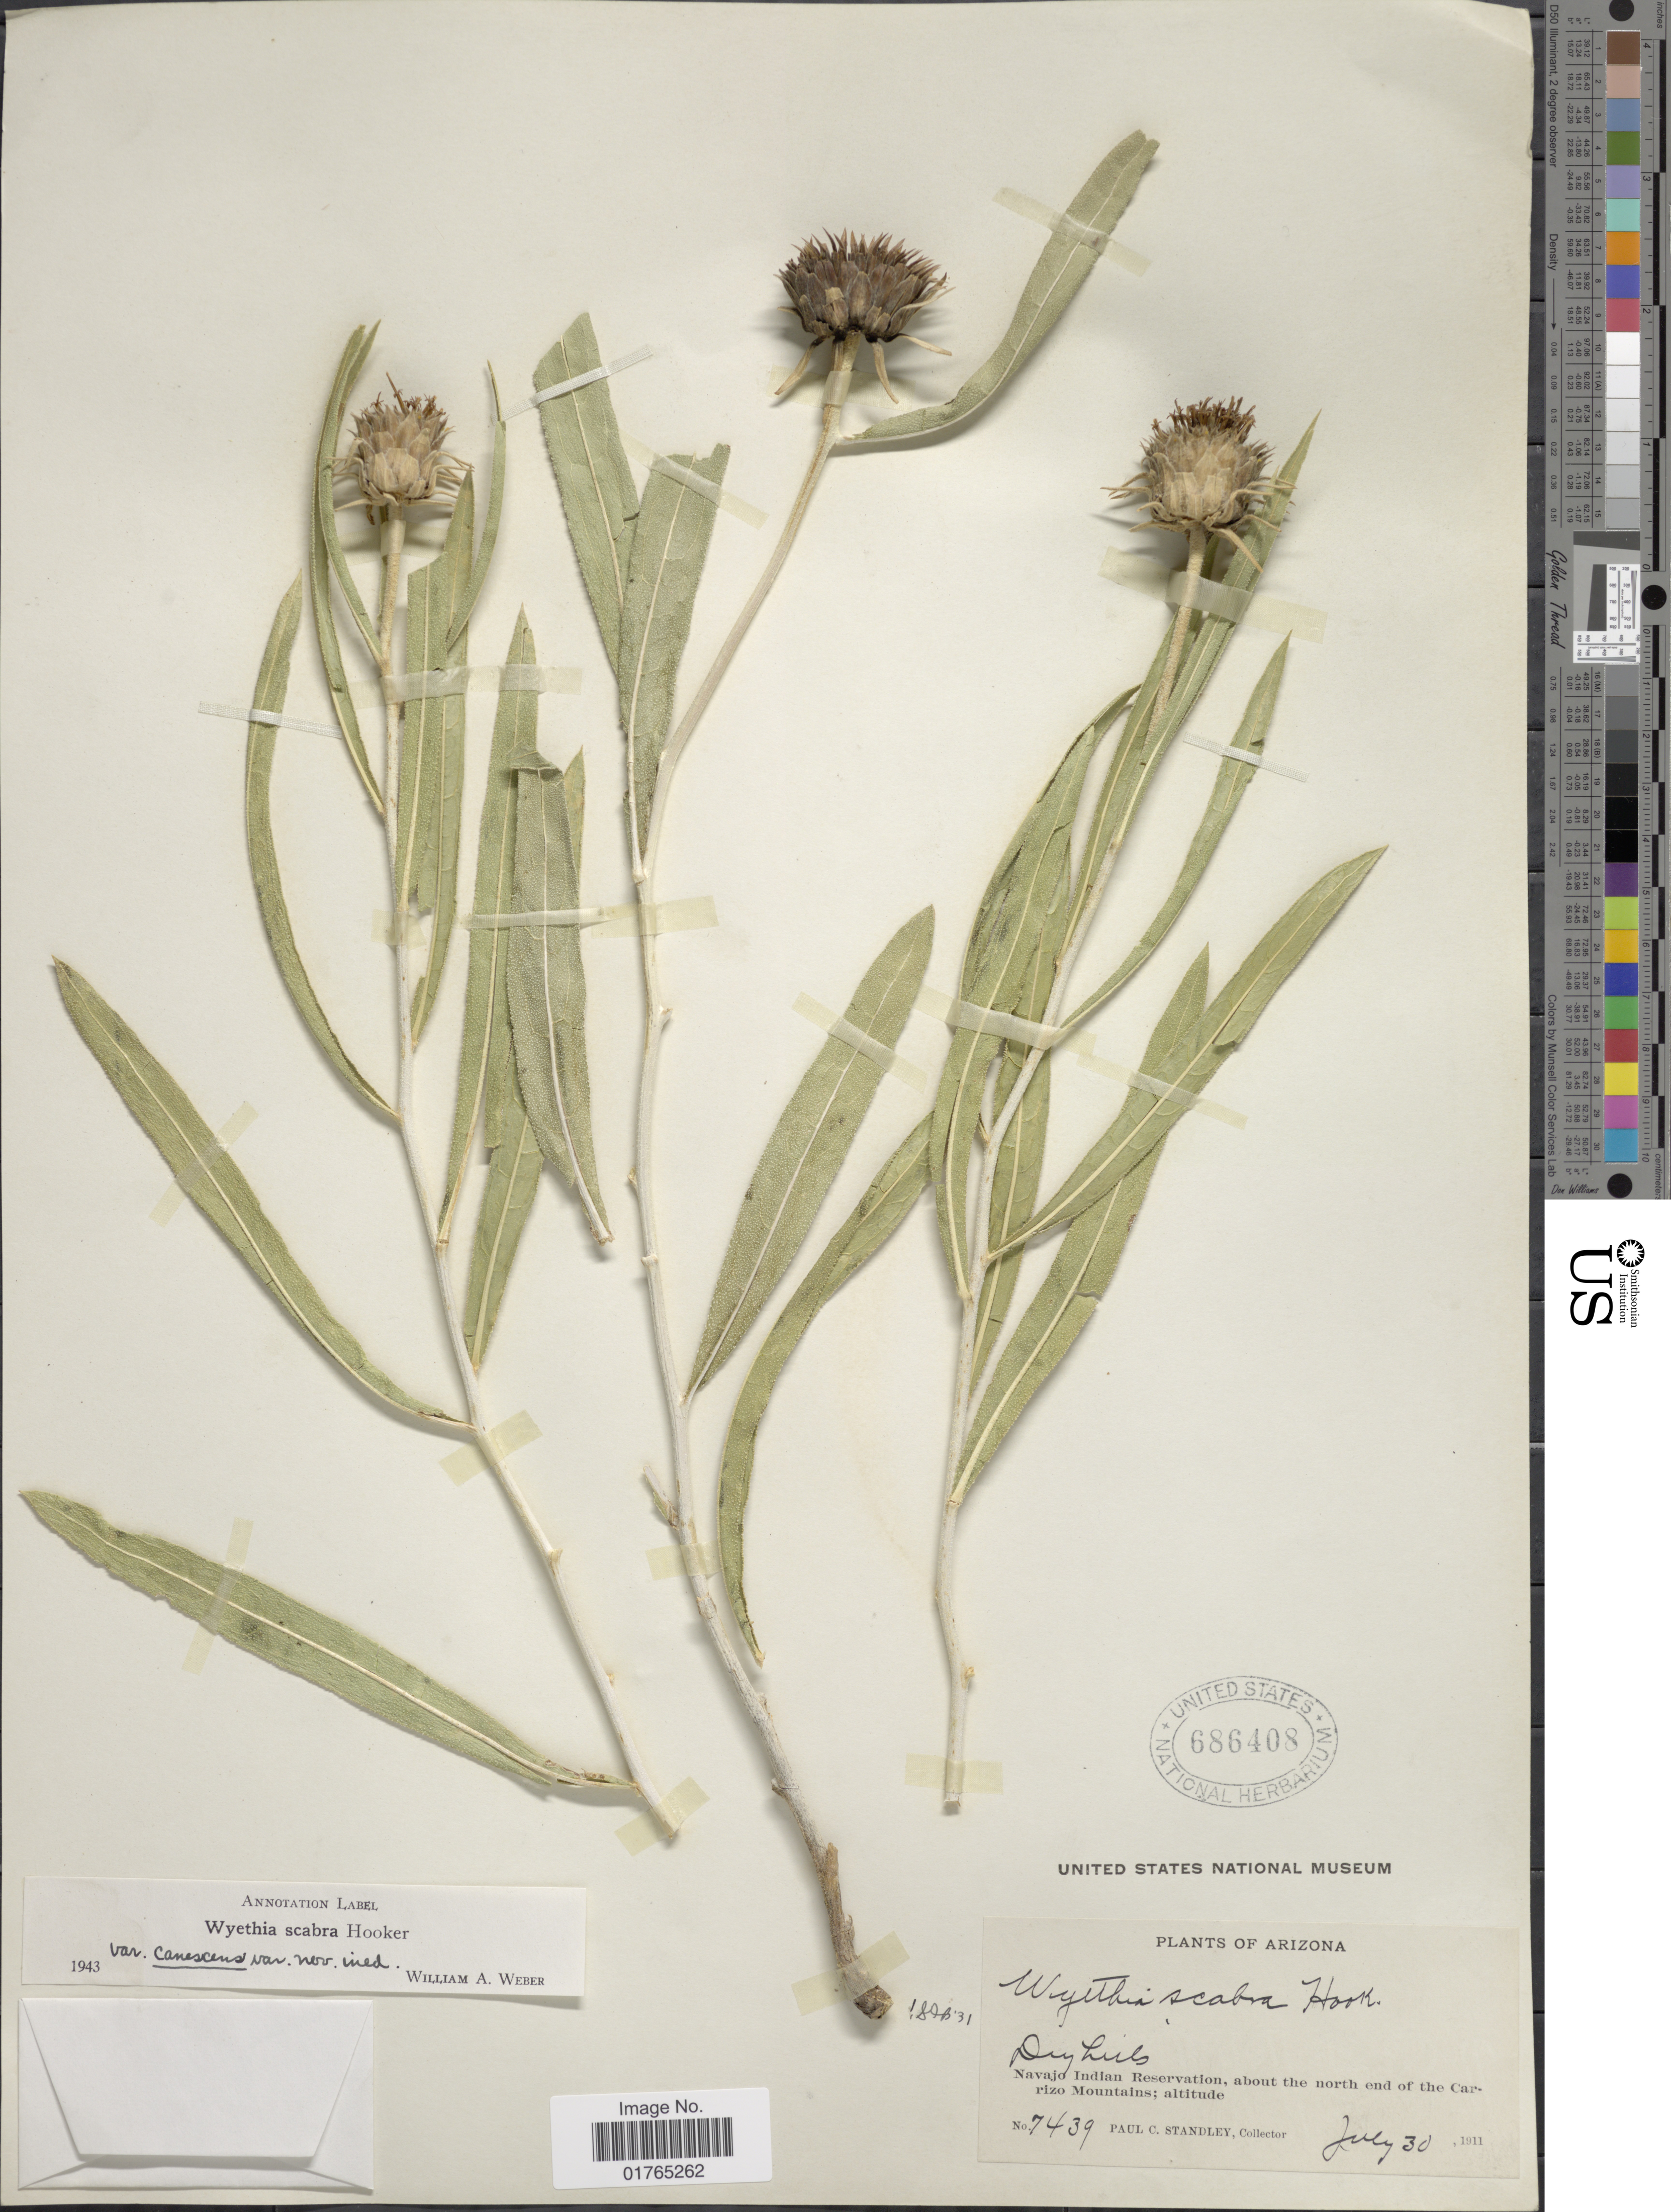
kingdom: Plantae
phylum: Tracheophyta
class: Magnoliopsida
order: Asterales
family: Asteraceae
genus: Wyethia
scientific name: Wyethia scabra var. canescens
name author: W.A. Weber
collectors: P. C. Standley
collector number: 7439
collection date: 1911-07-30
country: United States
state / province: Arizona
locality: Dry hills, Navajo Indian Reservation, about the north end of Carrizo Mountains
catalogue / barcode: US 686408